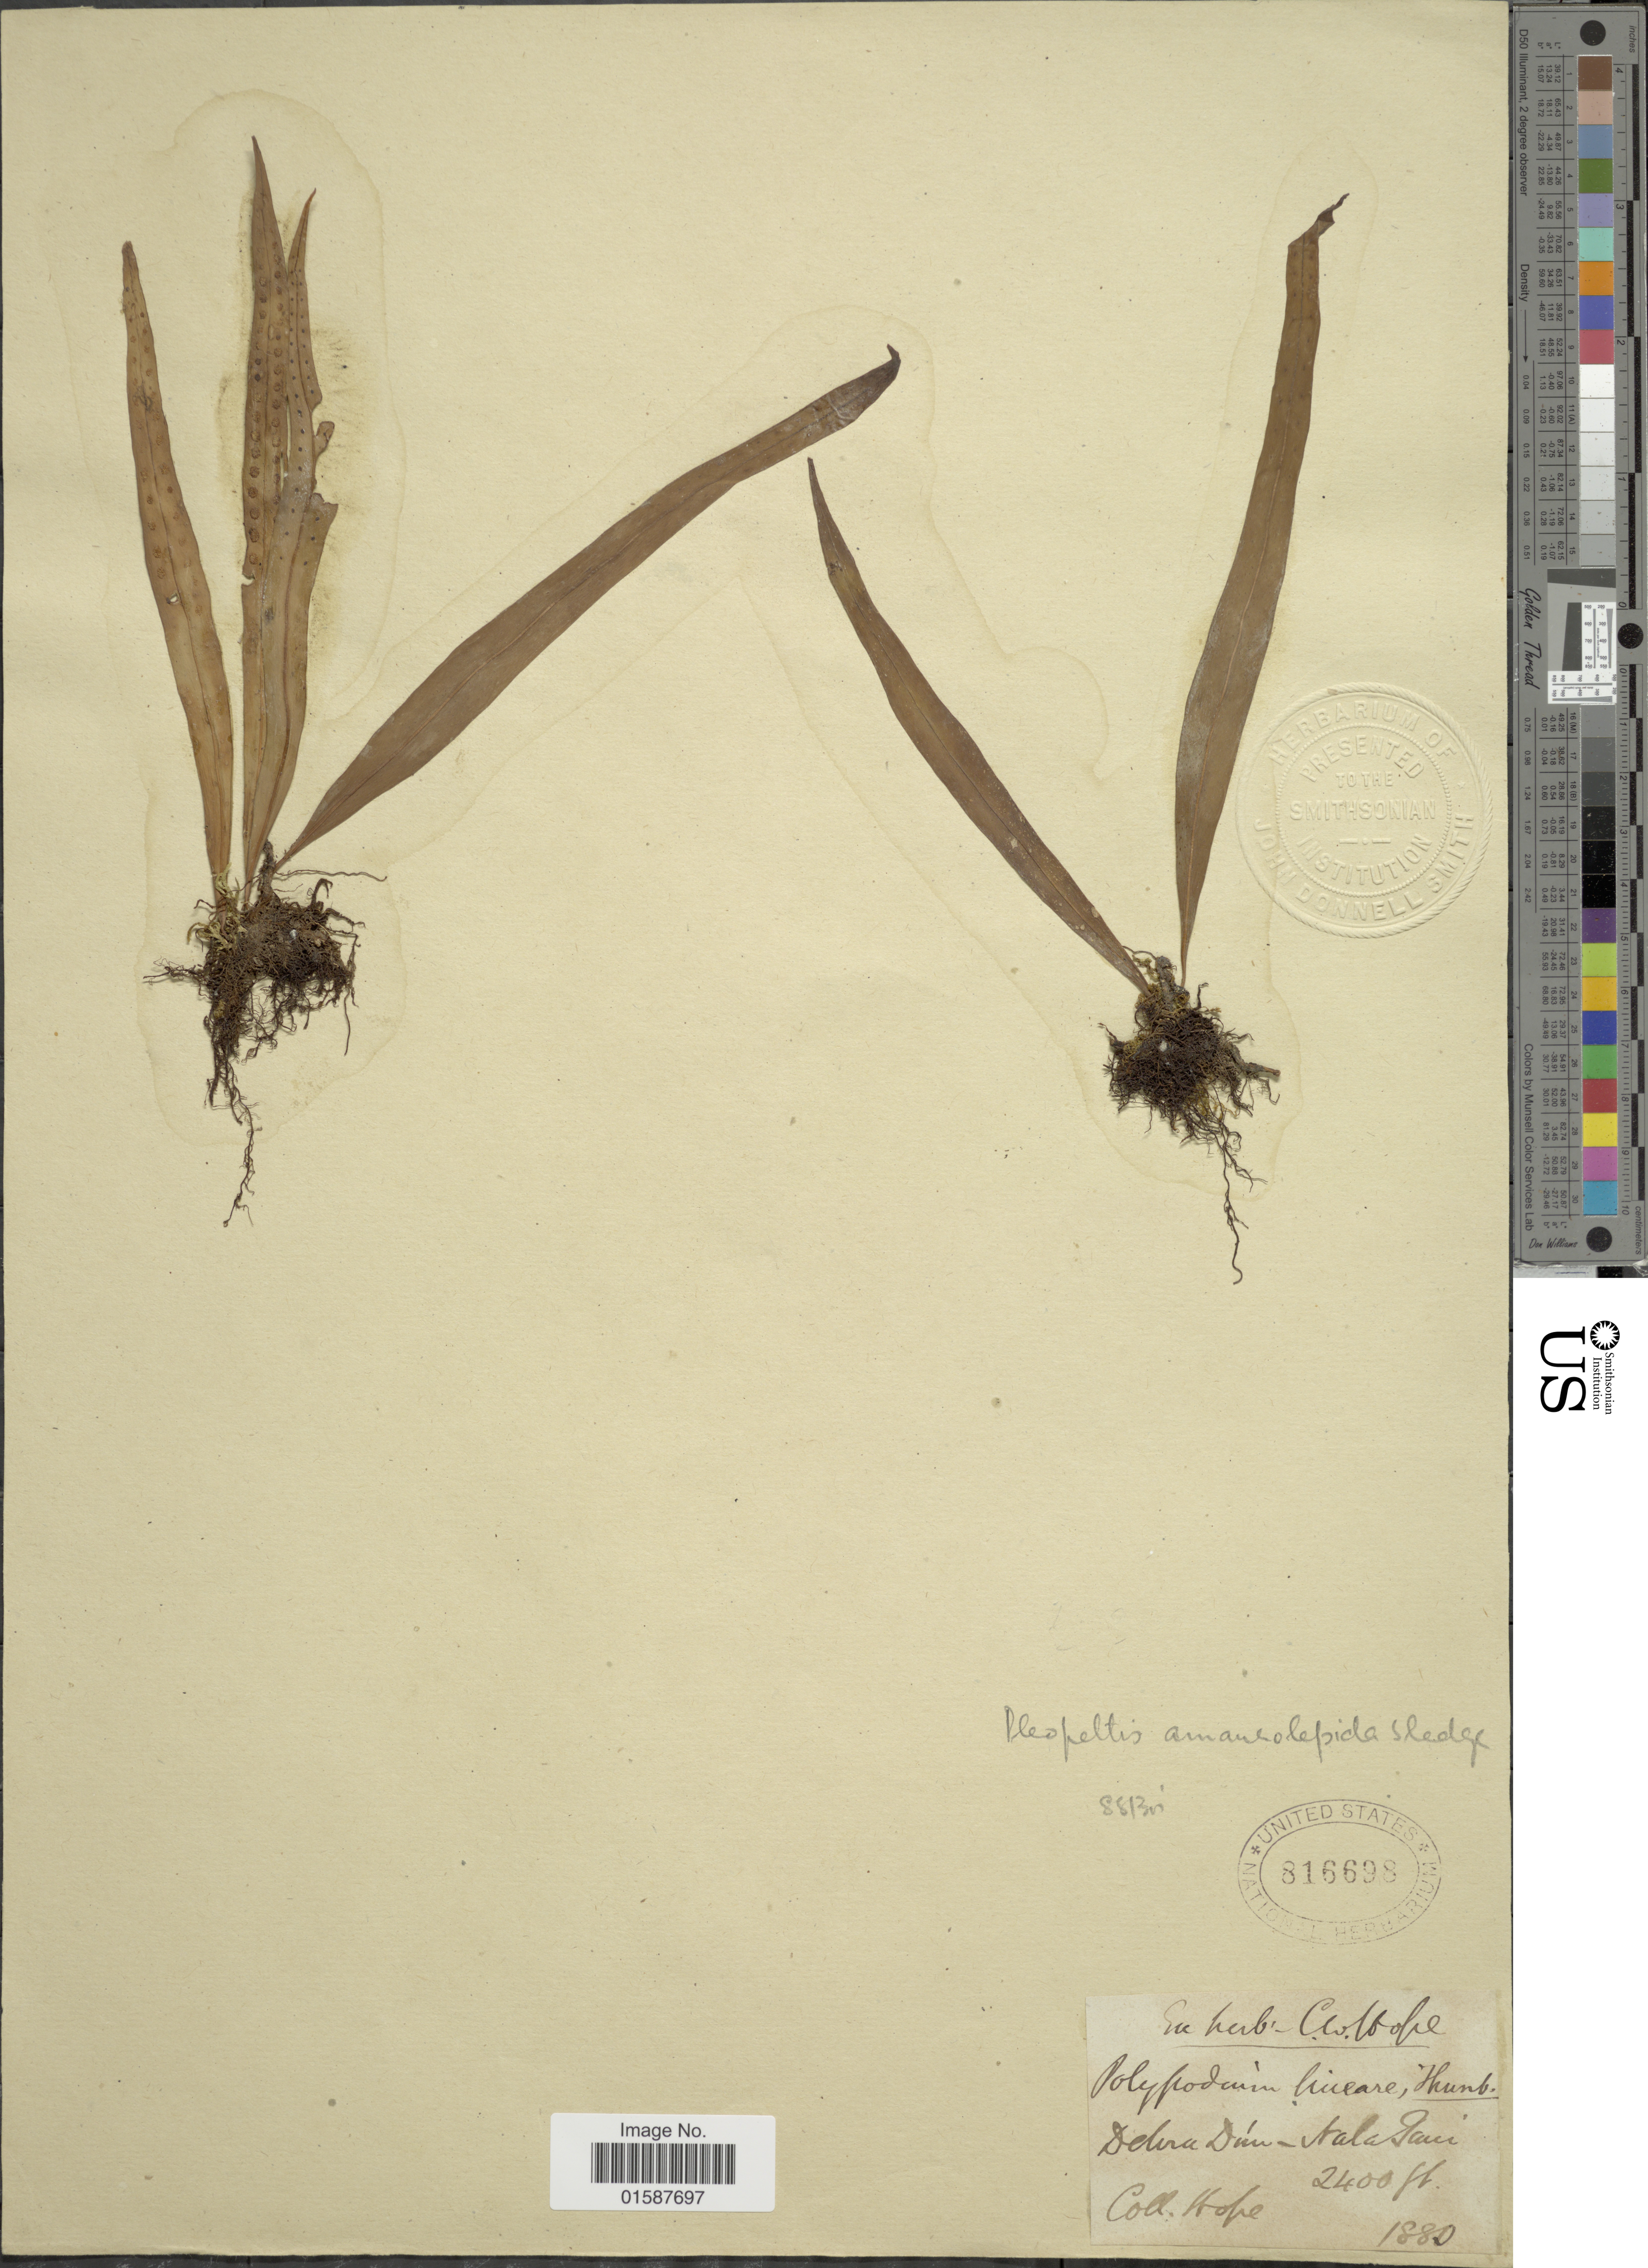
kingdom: Plantae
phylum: Tracheophyta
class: Polypodiopsida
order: Polypodiales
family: Polypodiaceae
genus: Lepisorus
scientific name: Lepisorus amaurolepidus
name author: (Sledge) Bir & Trikha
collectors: Hope, W.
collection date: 1880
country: India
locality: Dehra Dun, Nala Pani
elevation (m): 732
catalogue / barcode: US 816698